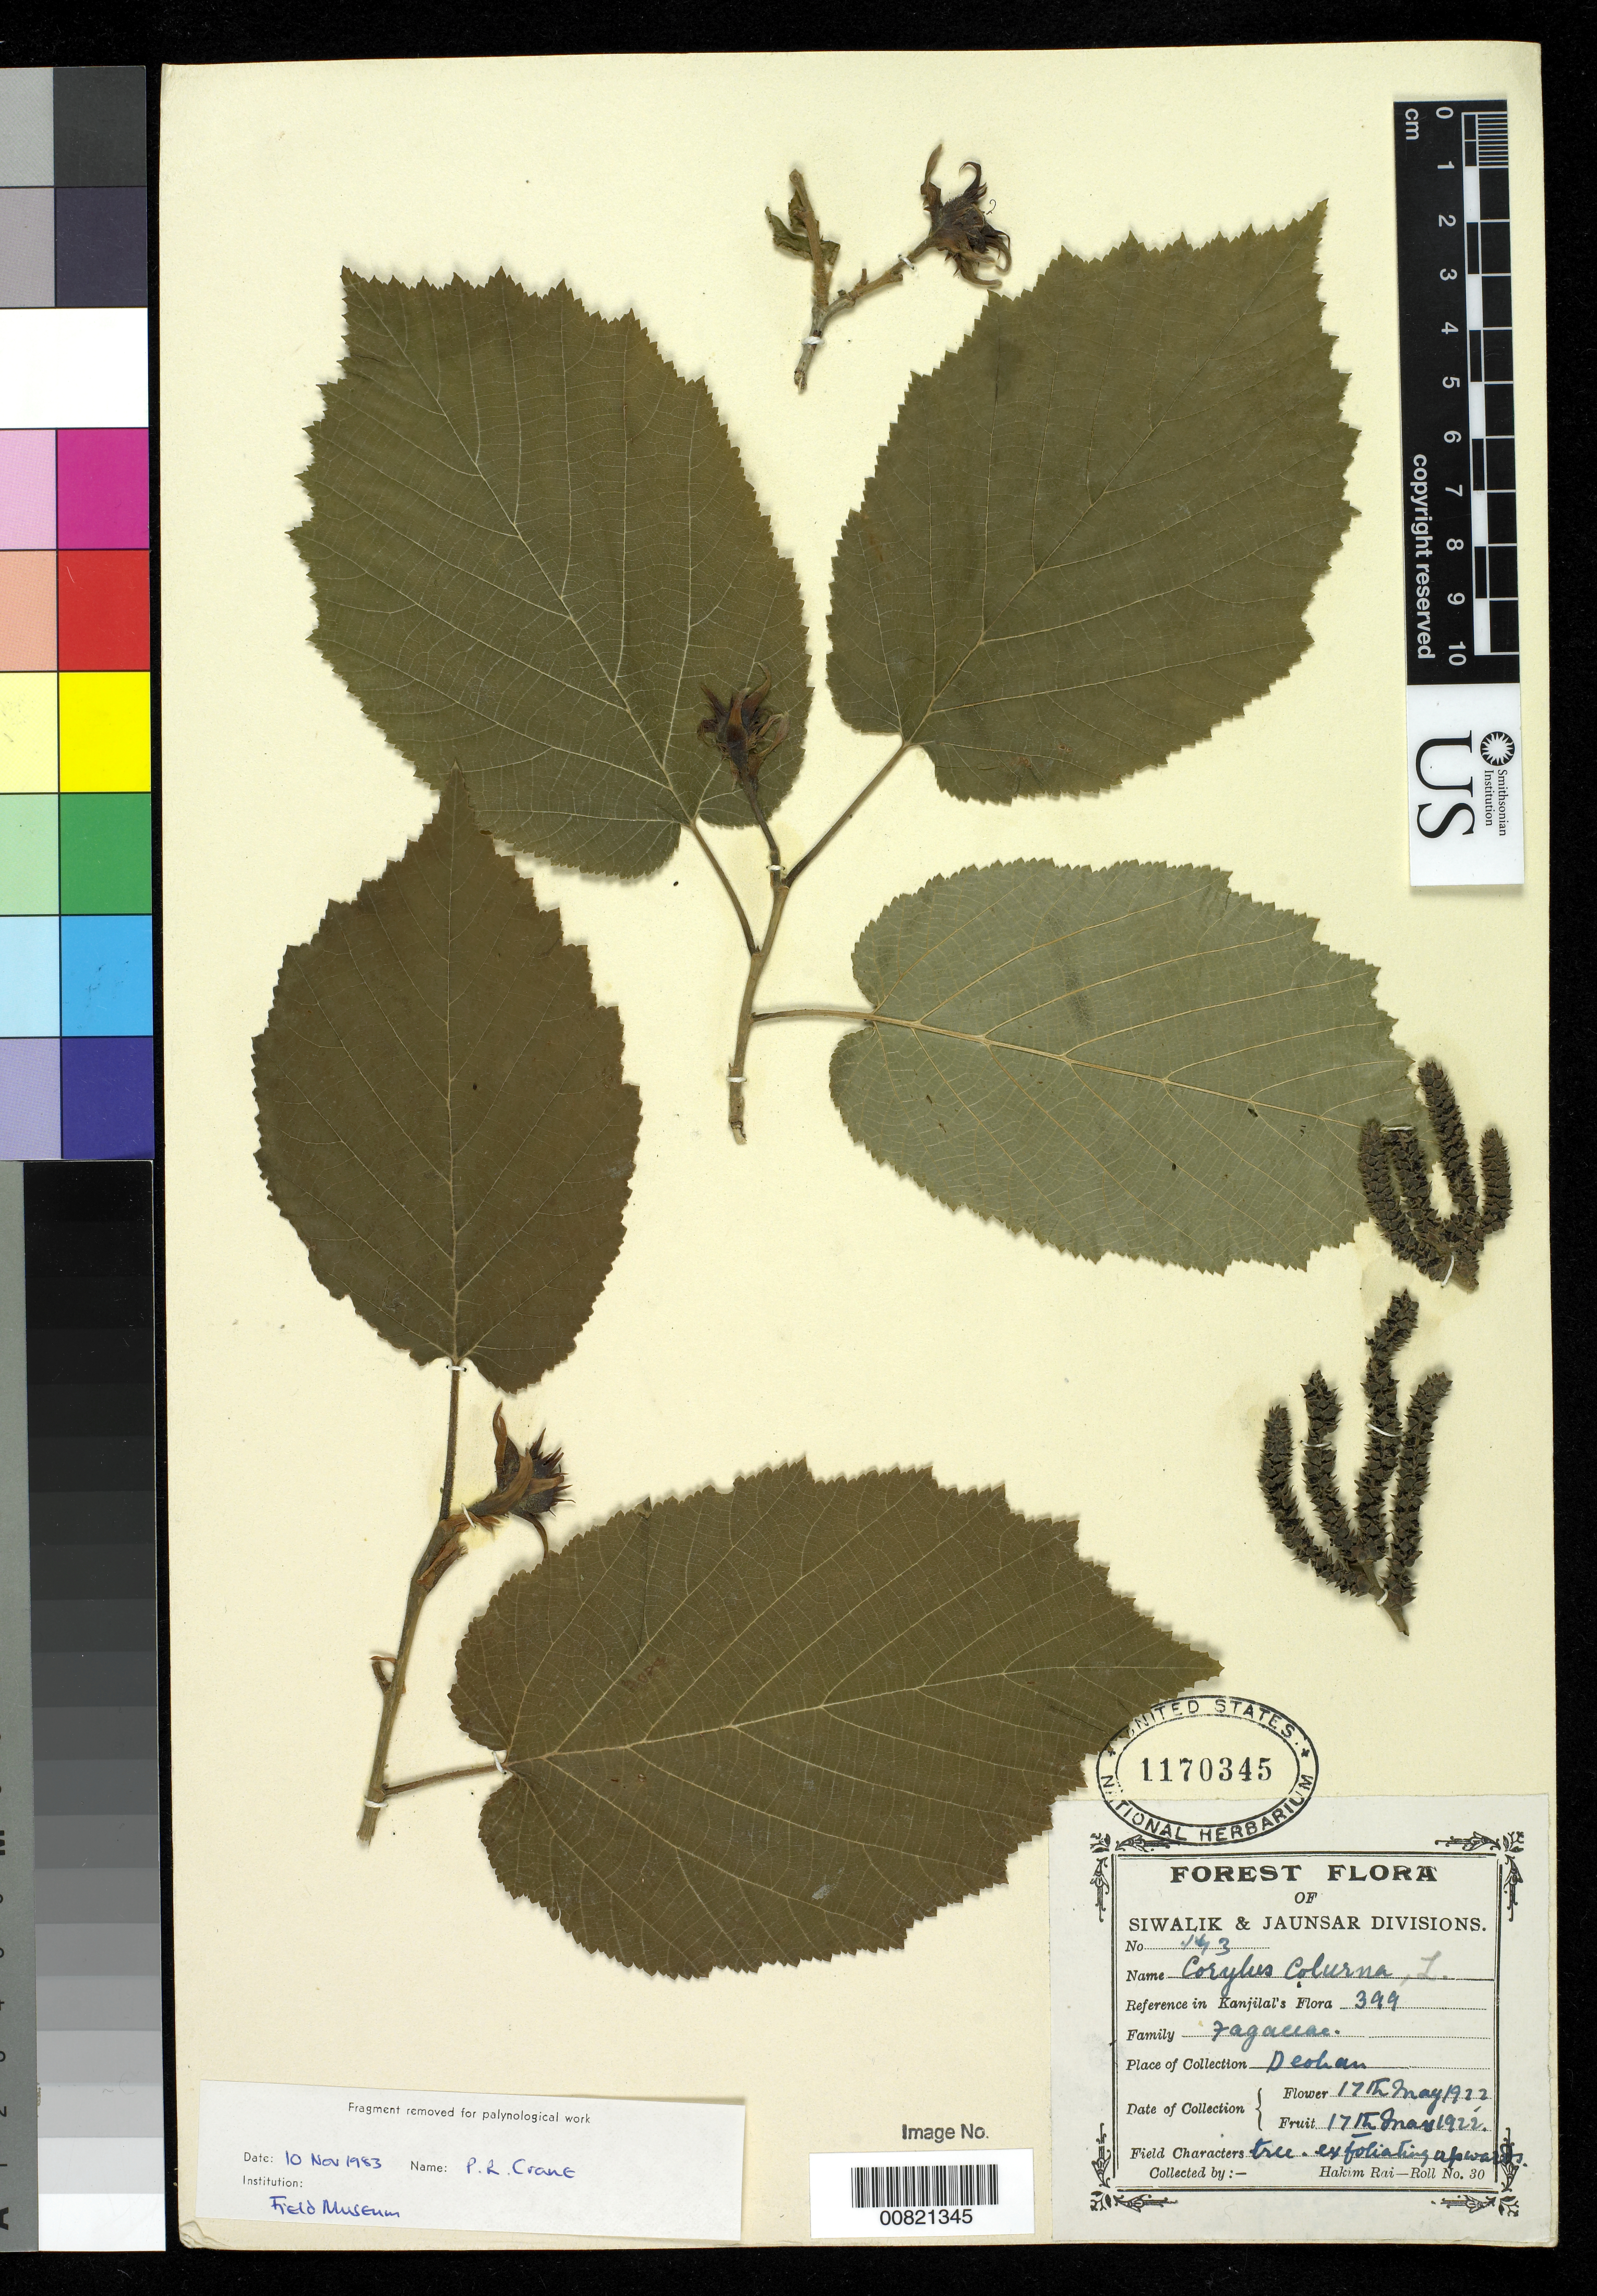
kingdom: Plantae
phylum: Tracheophyta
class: Magnoliopsida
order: Fagales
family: Betulaceae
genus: Corylus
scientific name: Corylus colurna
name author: L.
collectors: H. Rai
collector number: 443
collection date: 1922-05-17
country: India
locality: Siwalik & Jaunsar Divisions, Deohan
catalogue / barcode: US 1170345